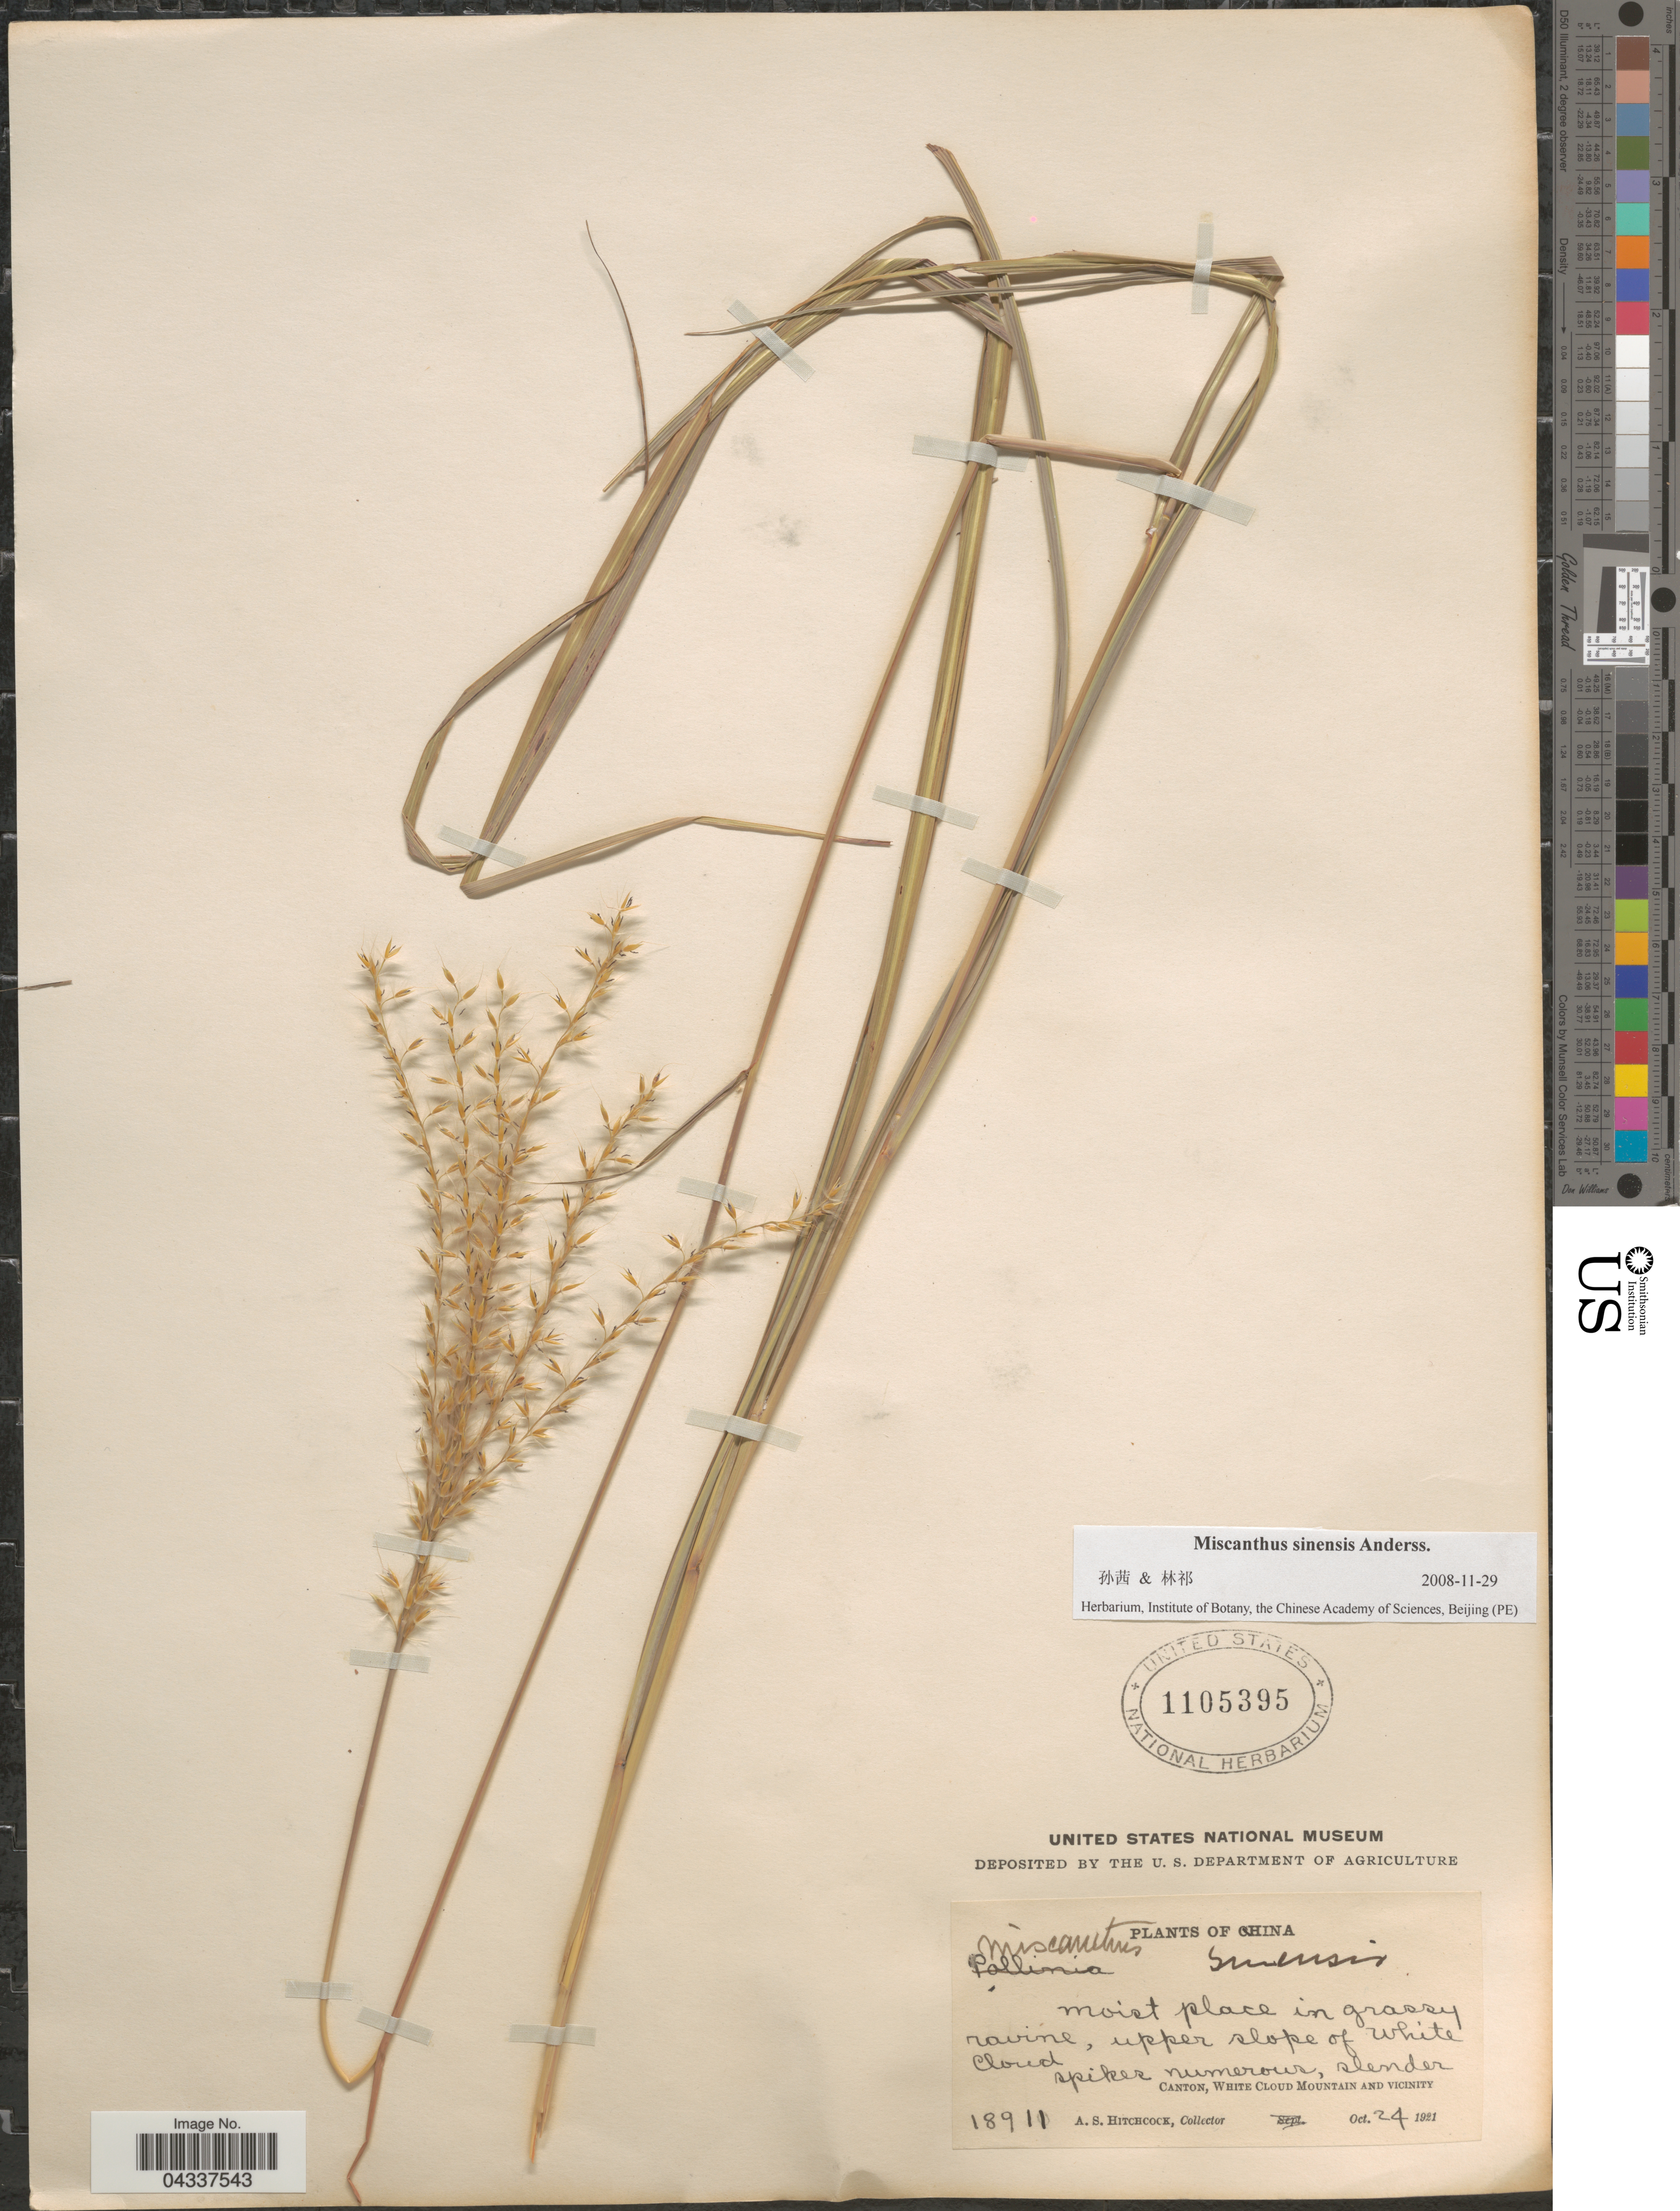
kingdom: Plantae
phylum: Tracheophyta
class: Liliopsida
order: Poales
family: Poaceae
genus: Miscanthus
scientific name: Miscanthus sinensis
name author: Andersson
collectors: A. S. Hitchcock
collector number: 18911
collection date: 1921-10-24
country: China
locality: Moist place in grassy ravine, upper slope of White Cloud. Canton, White Cloud Mountain and Vicinity.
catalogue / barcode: US 1105395